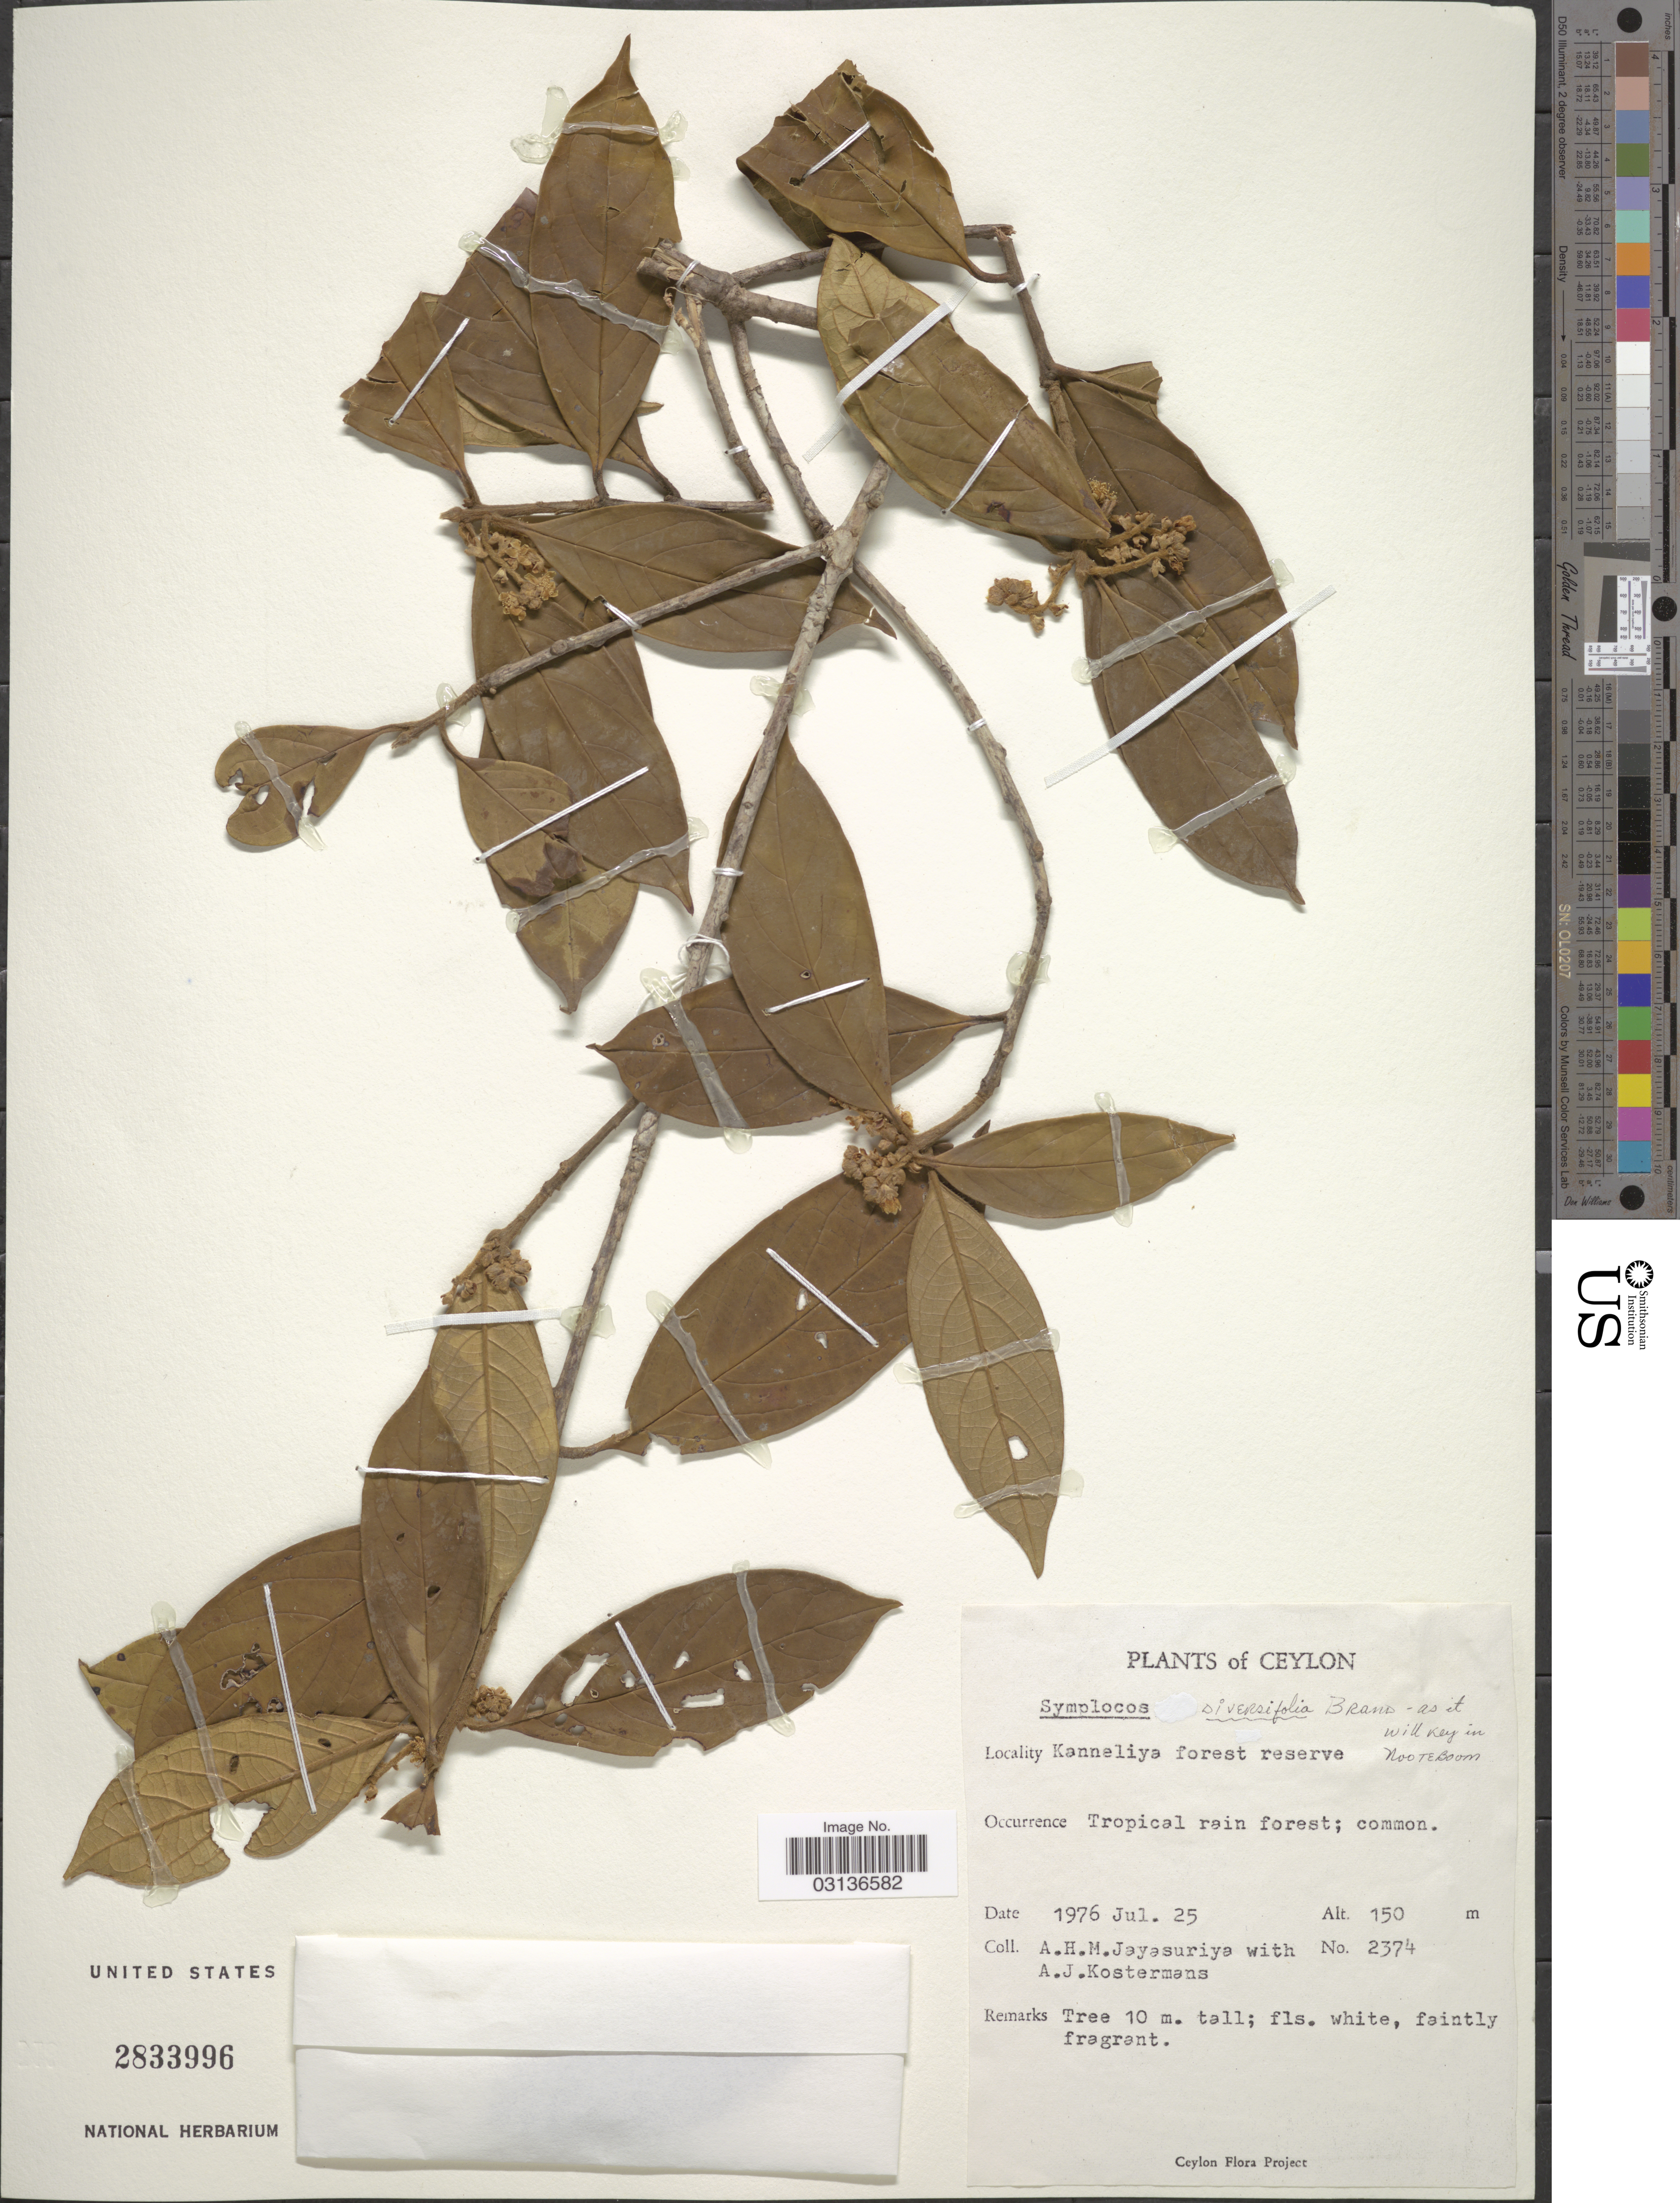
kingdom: Plantae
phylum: Tracheophyta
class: Magnoliopsida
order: Ericales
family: Symplocaceae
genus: Symplocos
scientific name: Symplocos diversifolia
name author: Brand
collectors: A. H. Jayasuriya & A. J. G. Kostermans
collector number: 2374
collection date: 1976-07-25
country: Sri Lanka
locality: Ceylon. Kanneliya forest reserve.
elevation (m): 150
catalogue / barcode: US 2833996